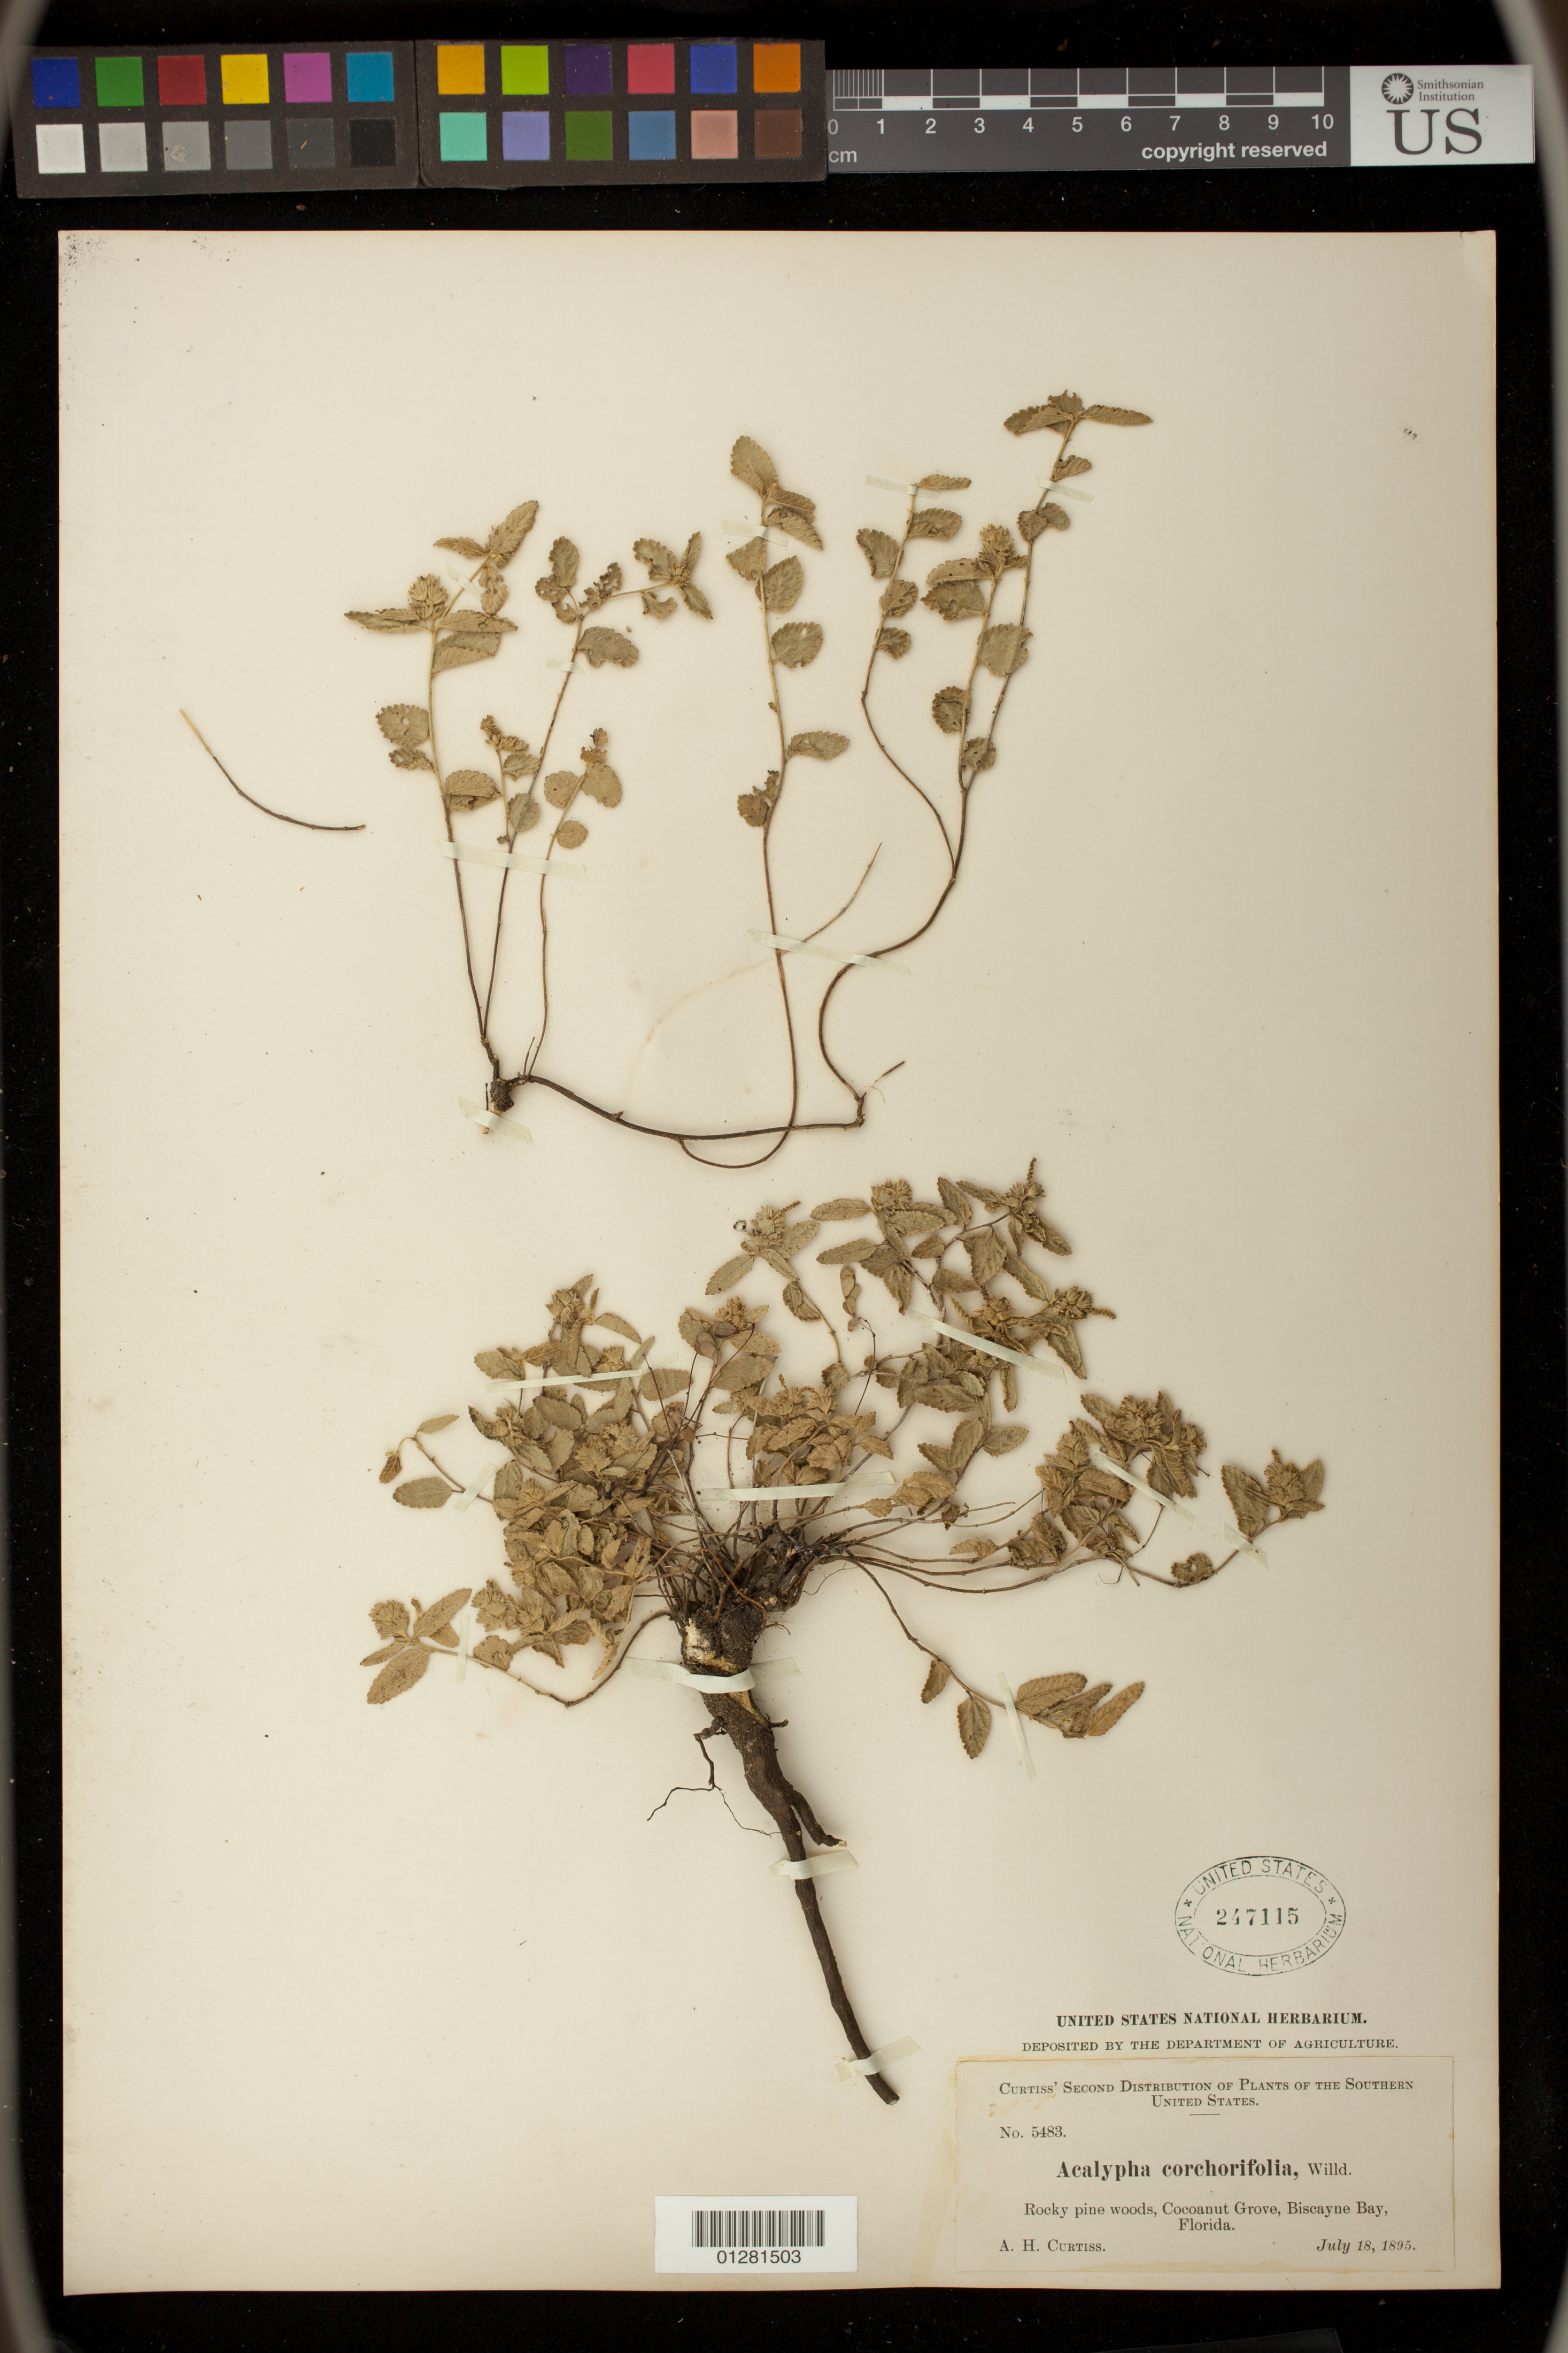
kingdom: Plantae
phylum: Tracheophyta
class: Magnoliopsida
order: Malpighiales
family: Euphorbiaceae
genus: Acalypha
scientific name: Acalypha corchorifolia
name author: Willd.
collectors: A. H. Curtiss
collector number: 5483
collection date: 1895-07-18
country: United States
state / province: Florida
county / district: Miami-Dade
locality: Cocoanut Grove, Biscayne Bay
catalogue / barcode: US 247115